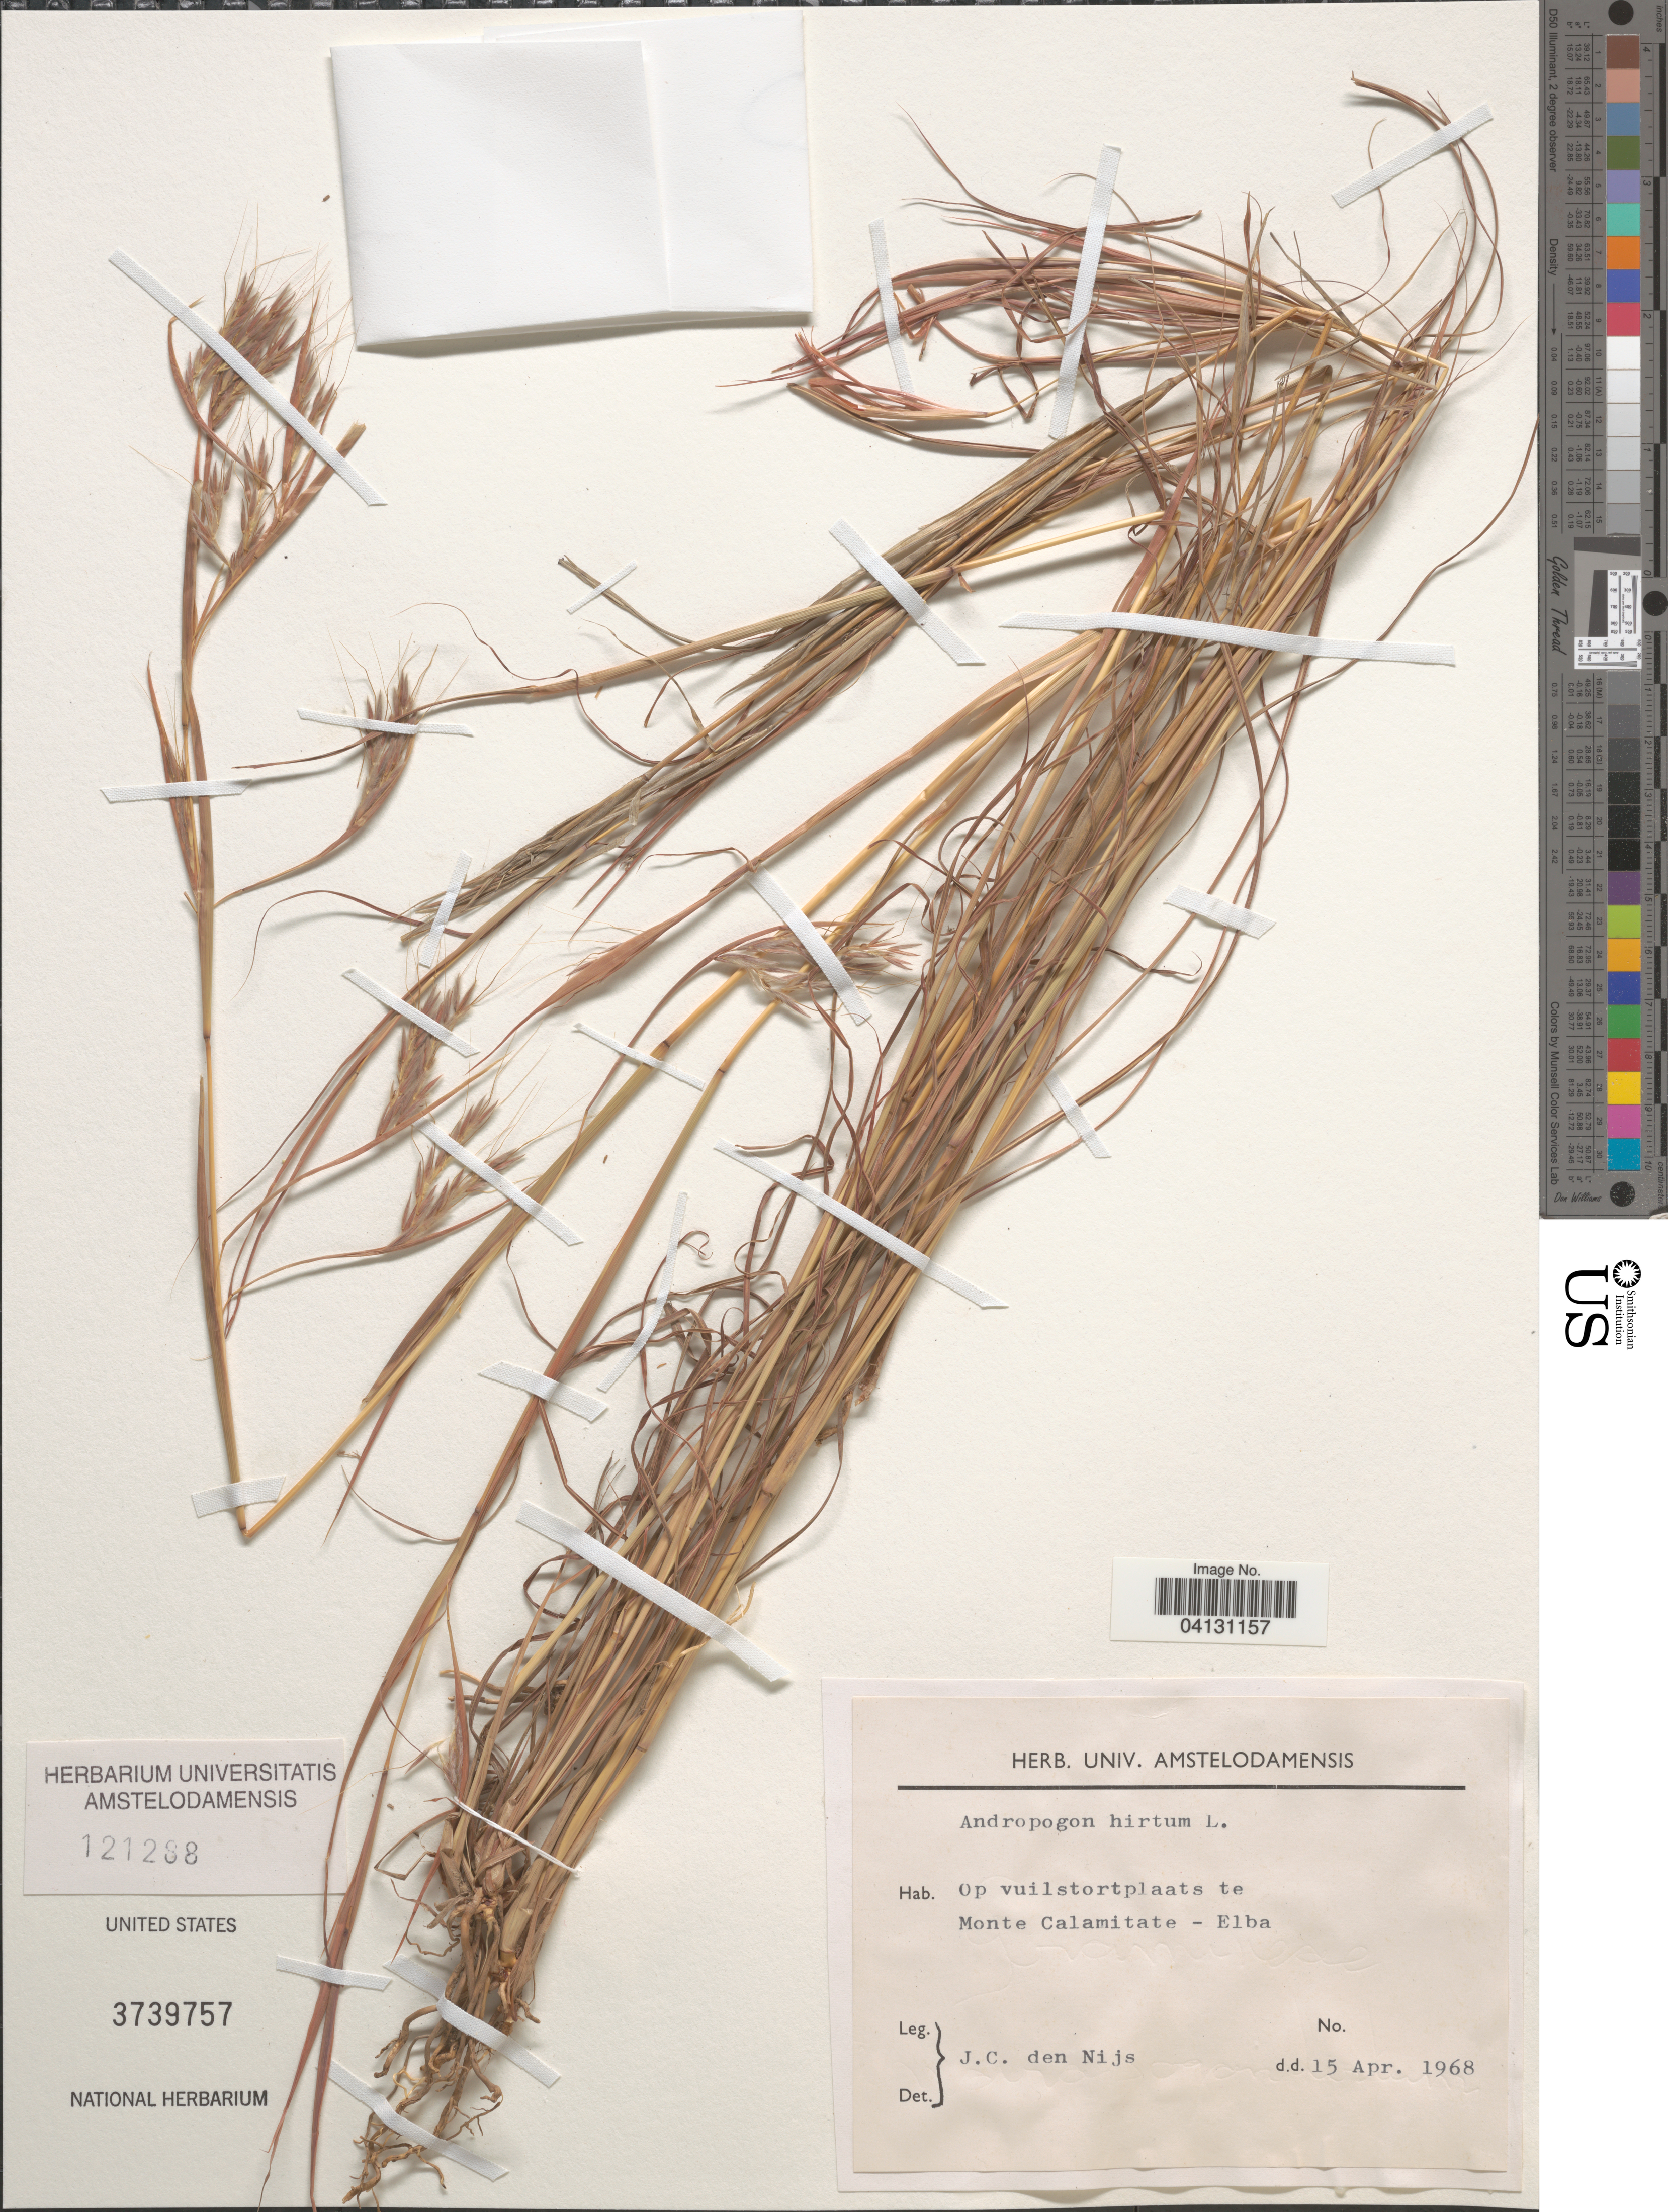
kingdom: Plantae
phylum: Tracheophyta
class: Liliopsida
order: Poales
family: Poaceae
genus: Andropogon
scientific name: Andropogon hirtus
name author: L.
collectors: J. Den Nijs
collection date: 1968-04-15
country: Italy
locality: Op vuilstortplaats te Monte Calamitate - Elba.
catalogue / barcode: US 3739757